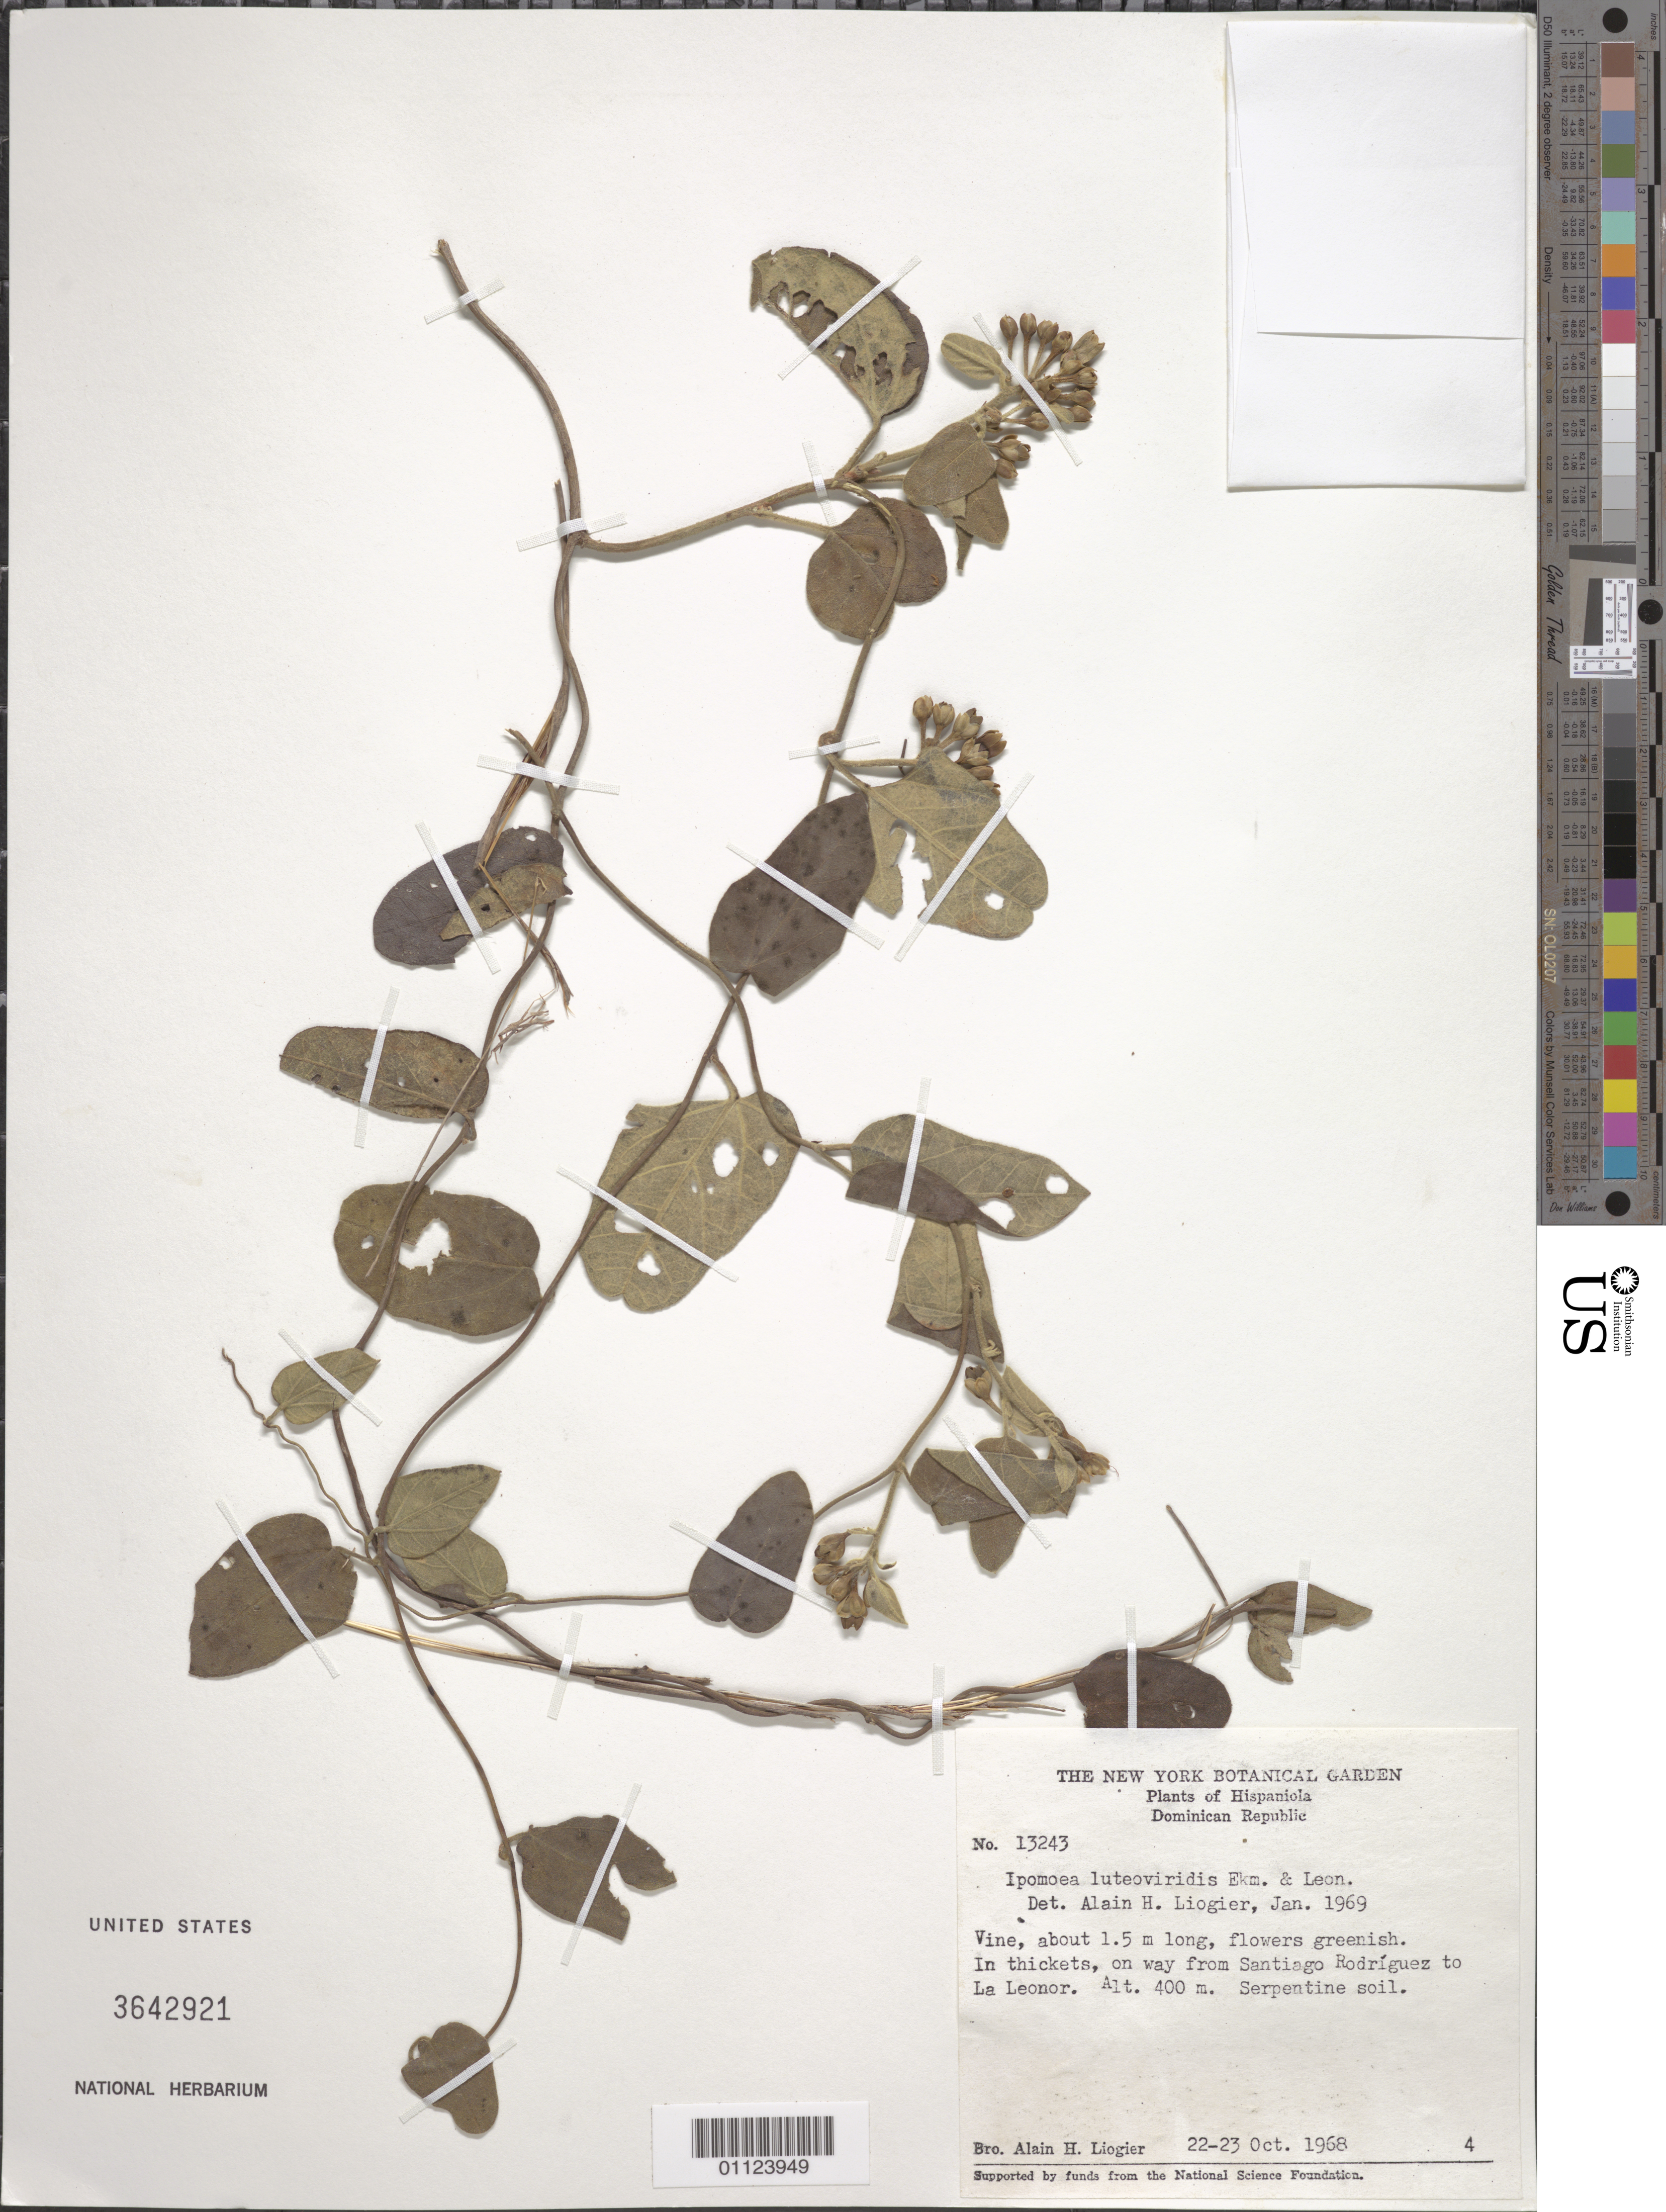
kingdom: Plantae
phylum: Tracheophyta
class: Magnoliopsida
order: Solanales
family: Convolvulaceae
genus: Ipomoea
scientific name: Ipomoea luteoviridis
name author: Ekman & Leonard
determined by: Liogier, Alain H.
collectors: A. H. Liogier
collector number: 13243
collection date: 1968-10-22/1968-10-23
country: Dominican Republic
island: Hispaniola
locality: Santiago Rodríguez to La Leonor.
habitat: Serpentine soil; in thickets.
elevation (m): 400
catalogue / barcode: US 3642921